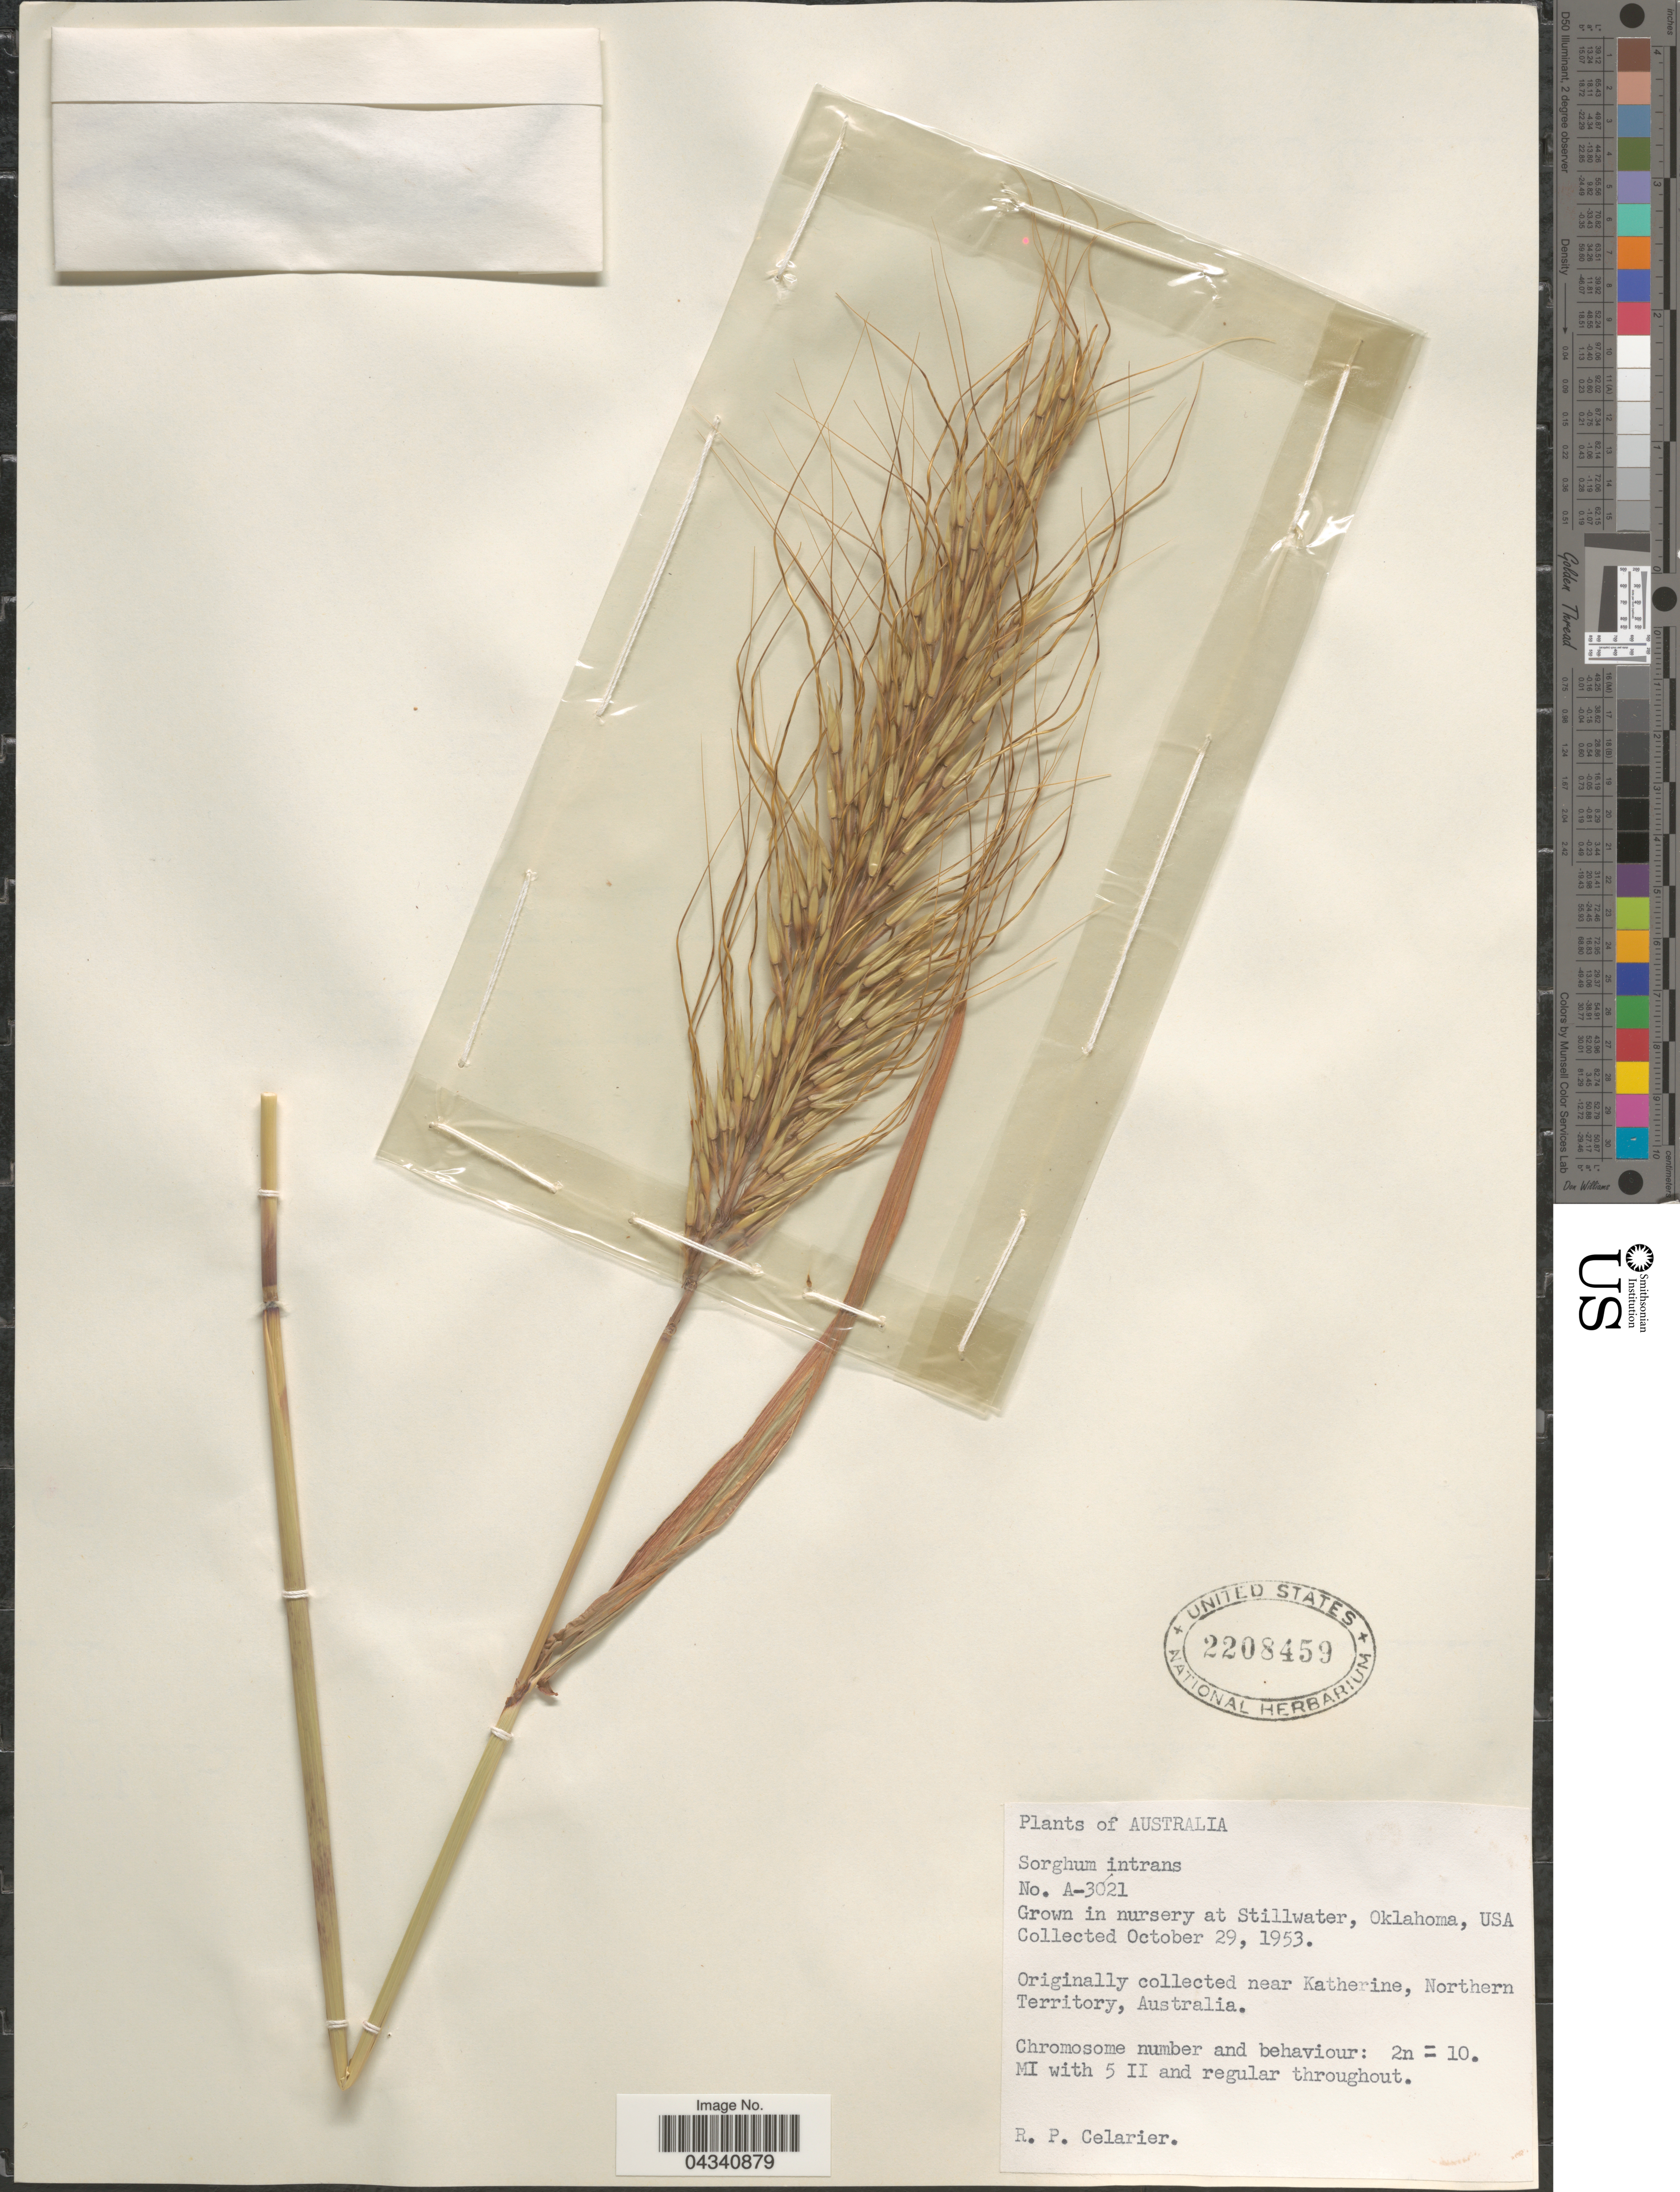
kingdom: Plantae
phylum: Tracheophyta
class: Liliopsida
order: Poales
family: Poaceae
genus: Sorghum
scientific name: Sorghum intrans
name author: F. Muell. ex Benth.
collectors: R. Celarier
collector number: A-3021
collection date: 1953-10-29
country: United States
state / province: Oklahoma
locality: Grown in nursery at Stillwater.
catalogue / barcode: US 2208459